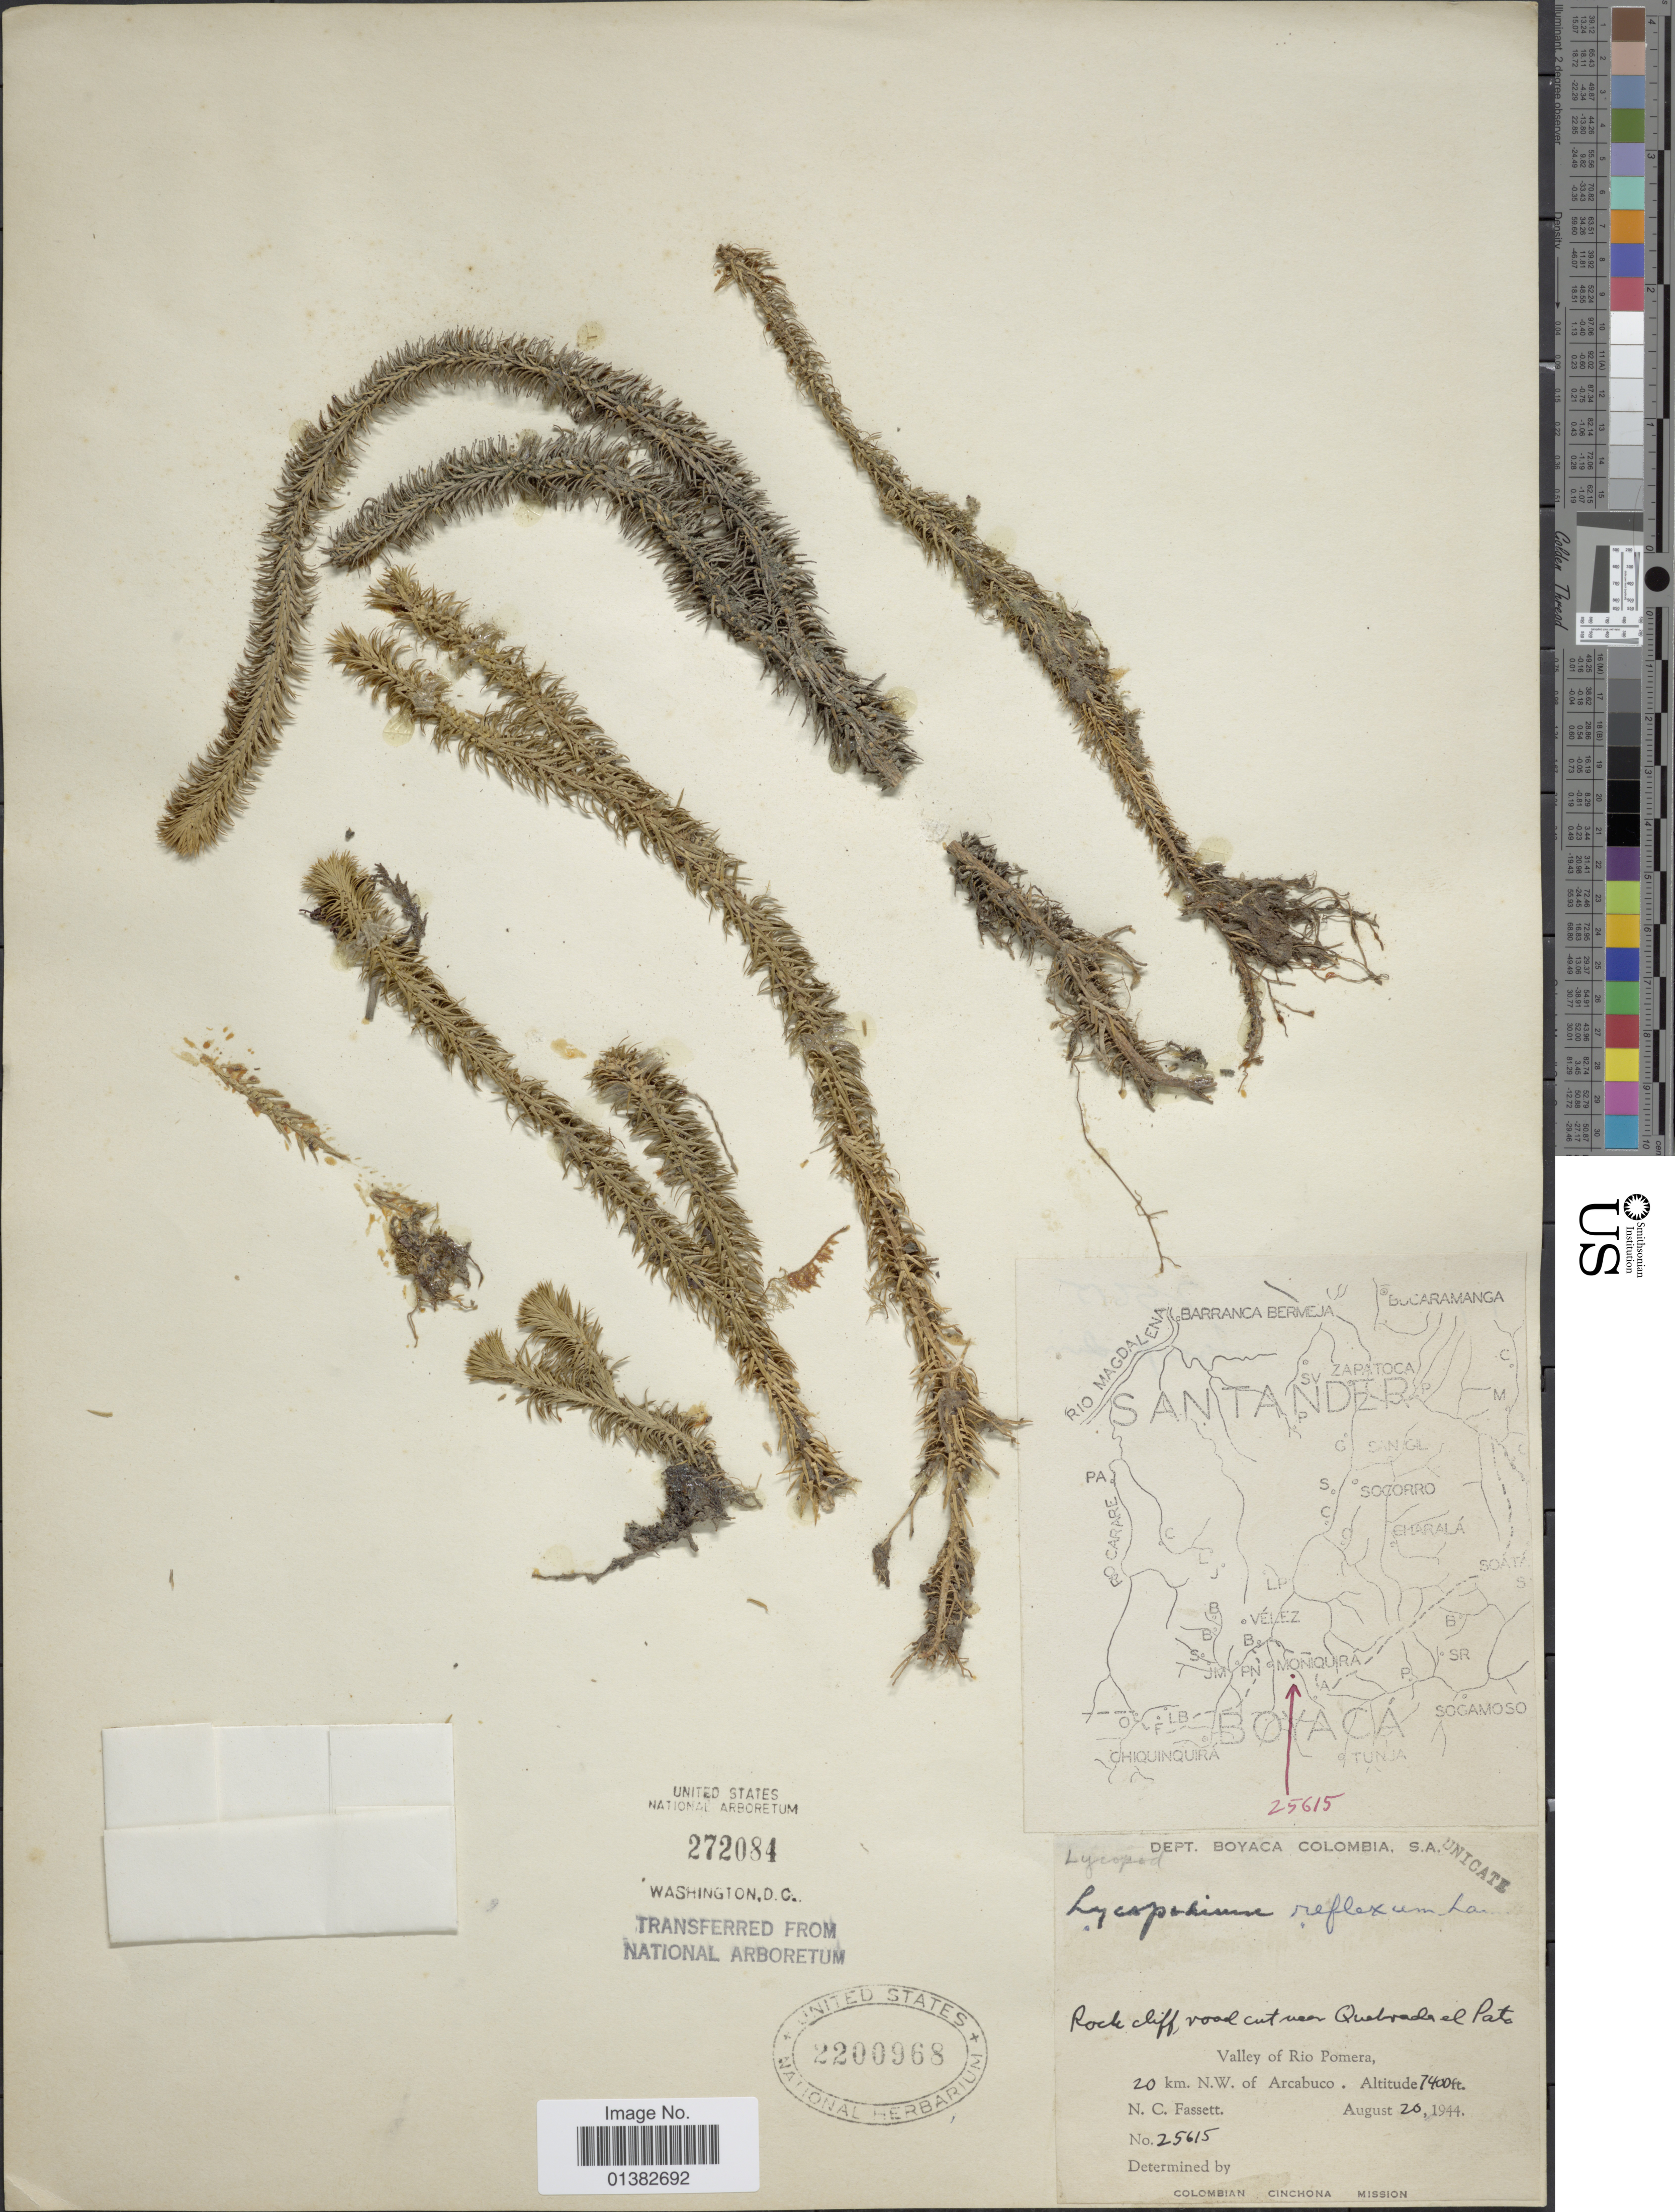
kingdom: Plantae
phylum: Tracheophyta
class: Lycopodiopsida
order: Lycopodiales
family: Lycopodiaceae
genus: Phlegmariurus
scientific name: Phlegmariurus reflexus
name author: (Lam.) B. Øllg.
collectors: N. C. Fassett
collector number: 25615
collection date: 1944-08-20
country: Colombia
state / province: Boyacá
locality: Rock cliff, road cut near Quebrada el Pata, Valley of Rio Pomera, 20 km. N.W. of Arcabuco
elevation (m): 2256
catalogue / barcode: US 2200968